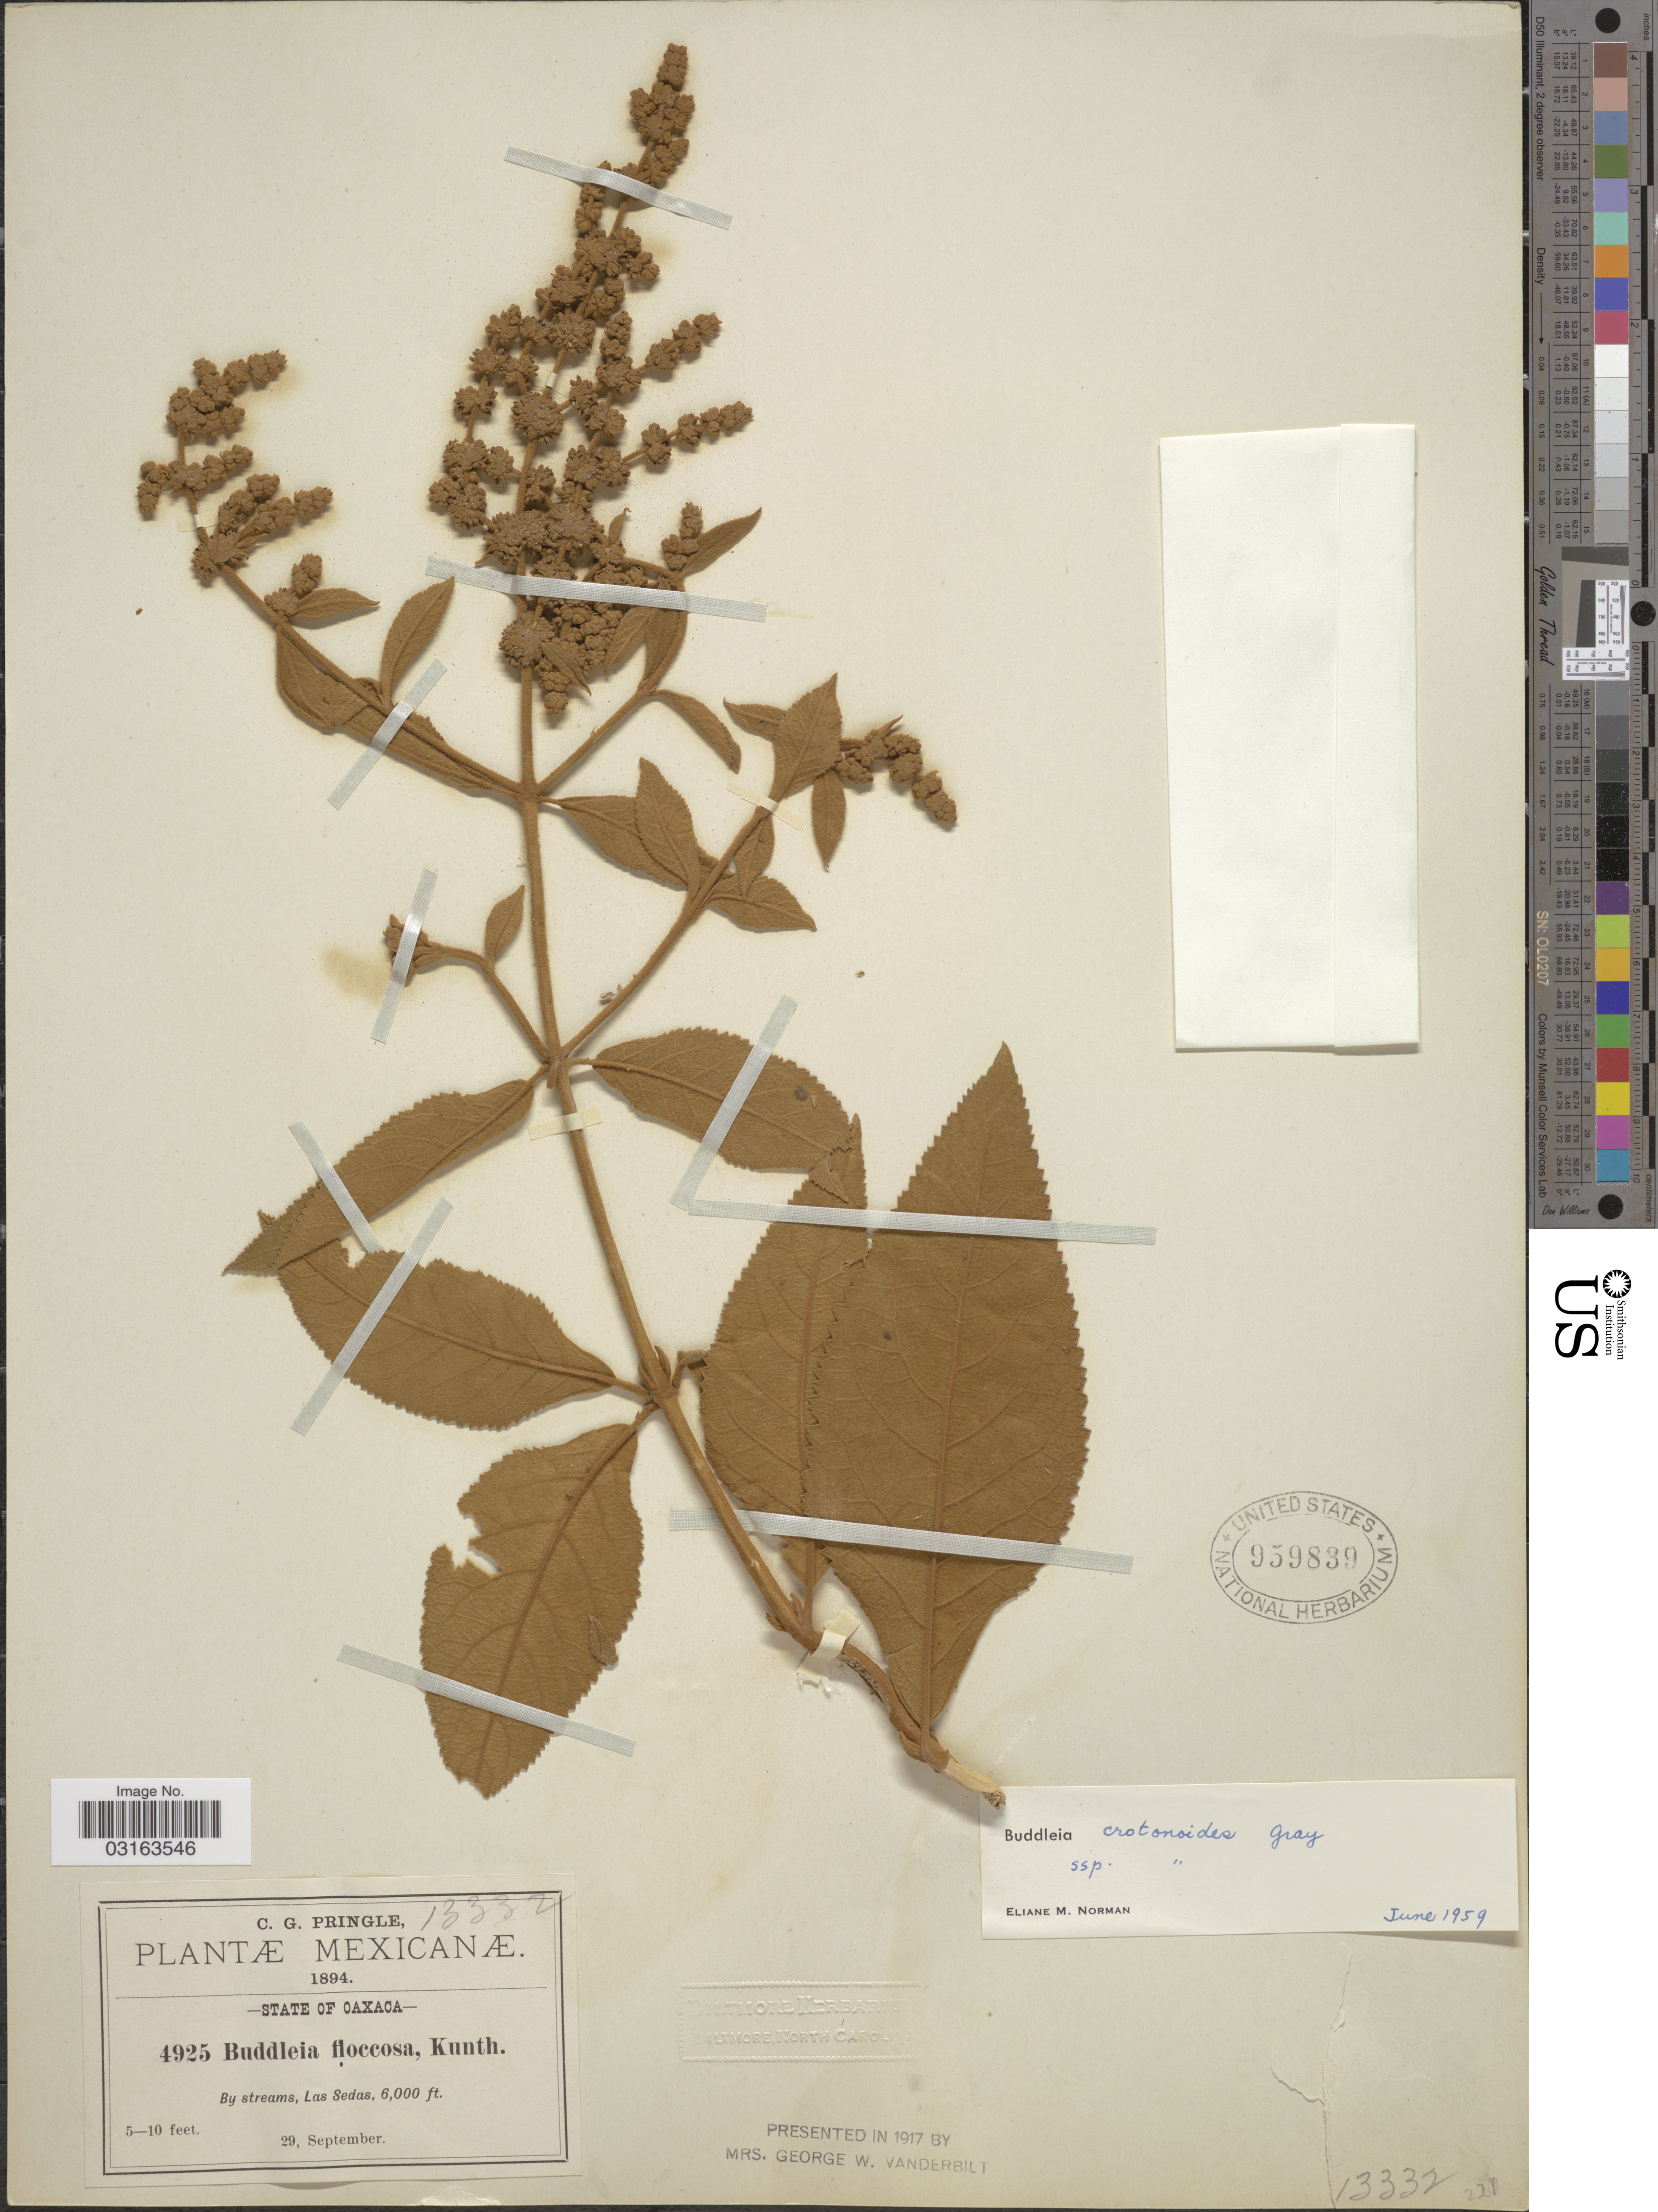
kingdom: Plantae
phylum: Tracheophyta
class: Magnoliopsida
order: Lamiales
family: Scrophulariaceae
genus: Buddleja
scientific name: Buddleja crotonoides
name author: A. Gray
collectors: C. G. Pringle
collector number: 4925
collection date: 1894-09-29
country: Mexico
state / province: Oaxaca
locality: By streams, Las Sedas.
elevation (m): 1829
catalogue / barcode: US 959839